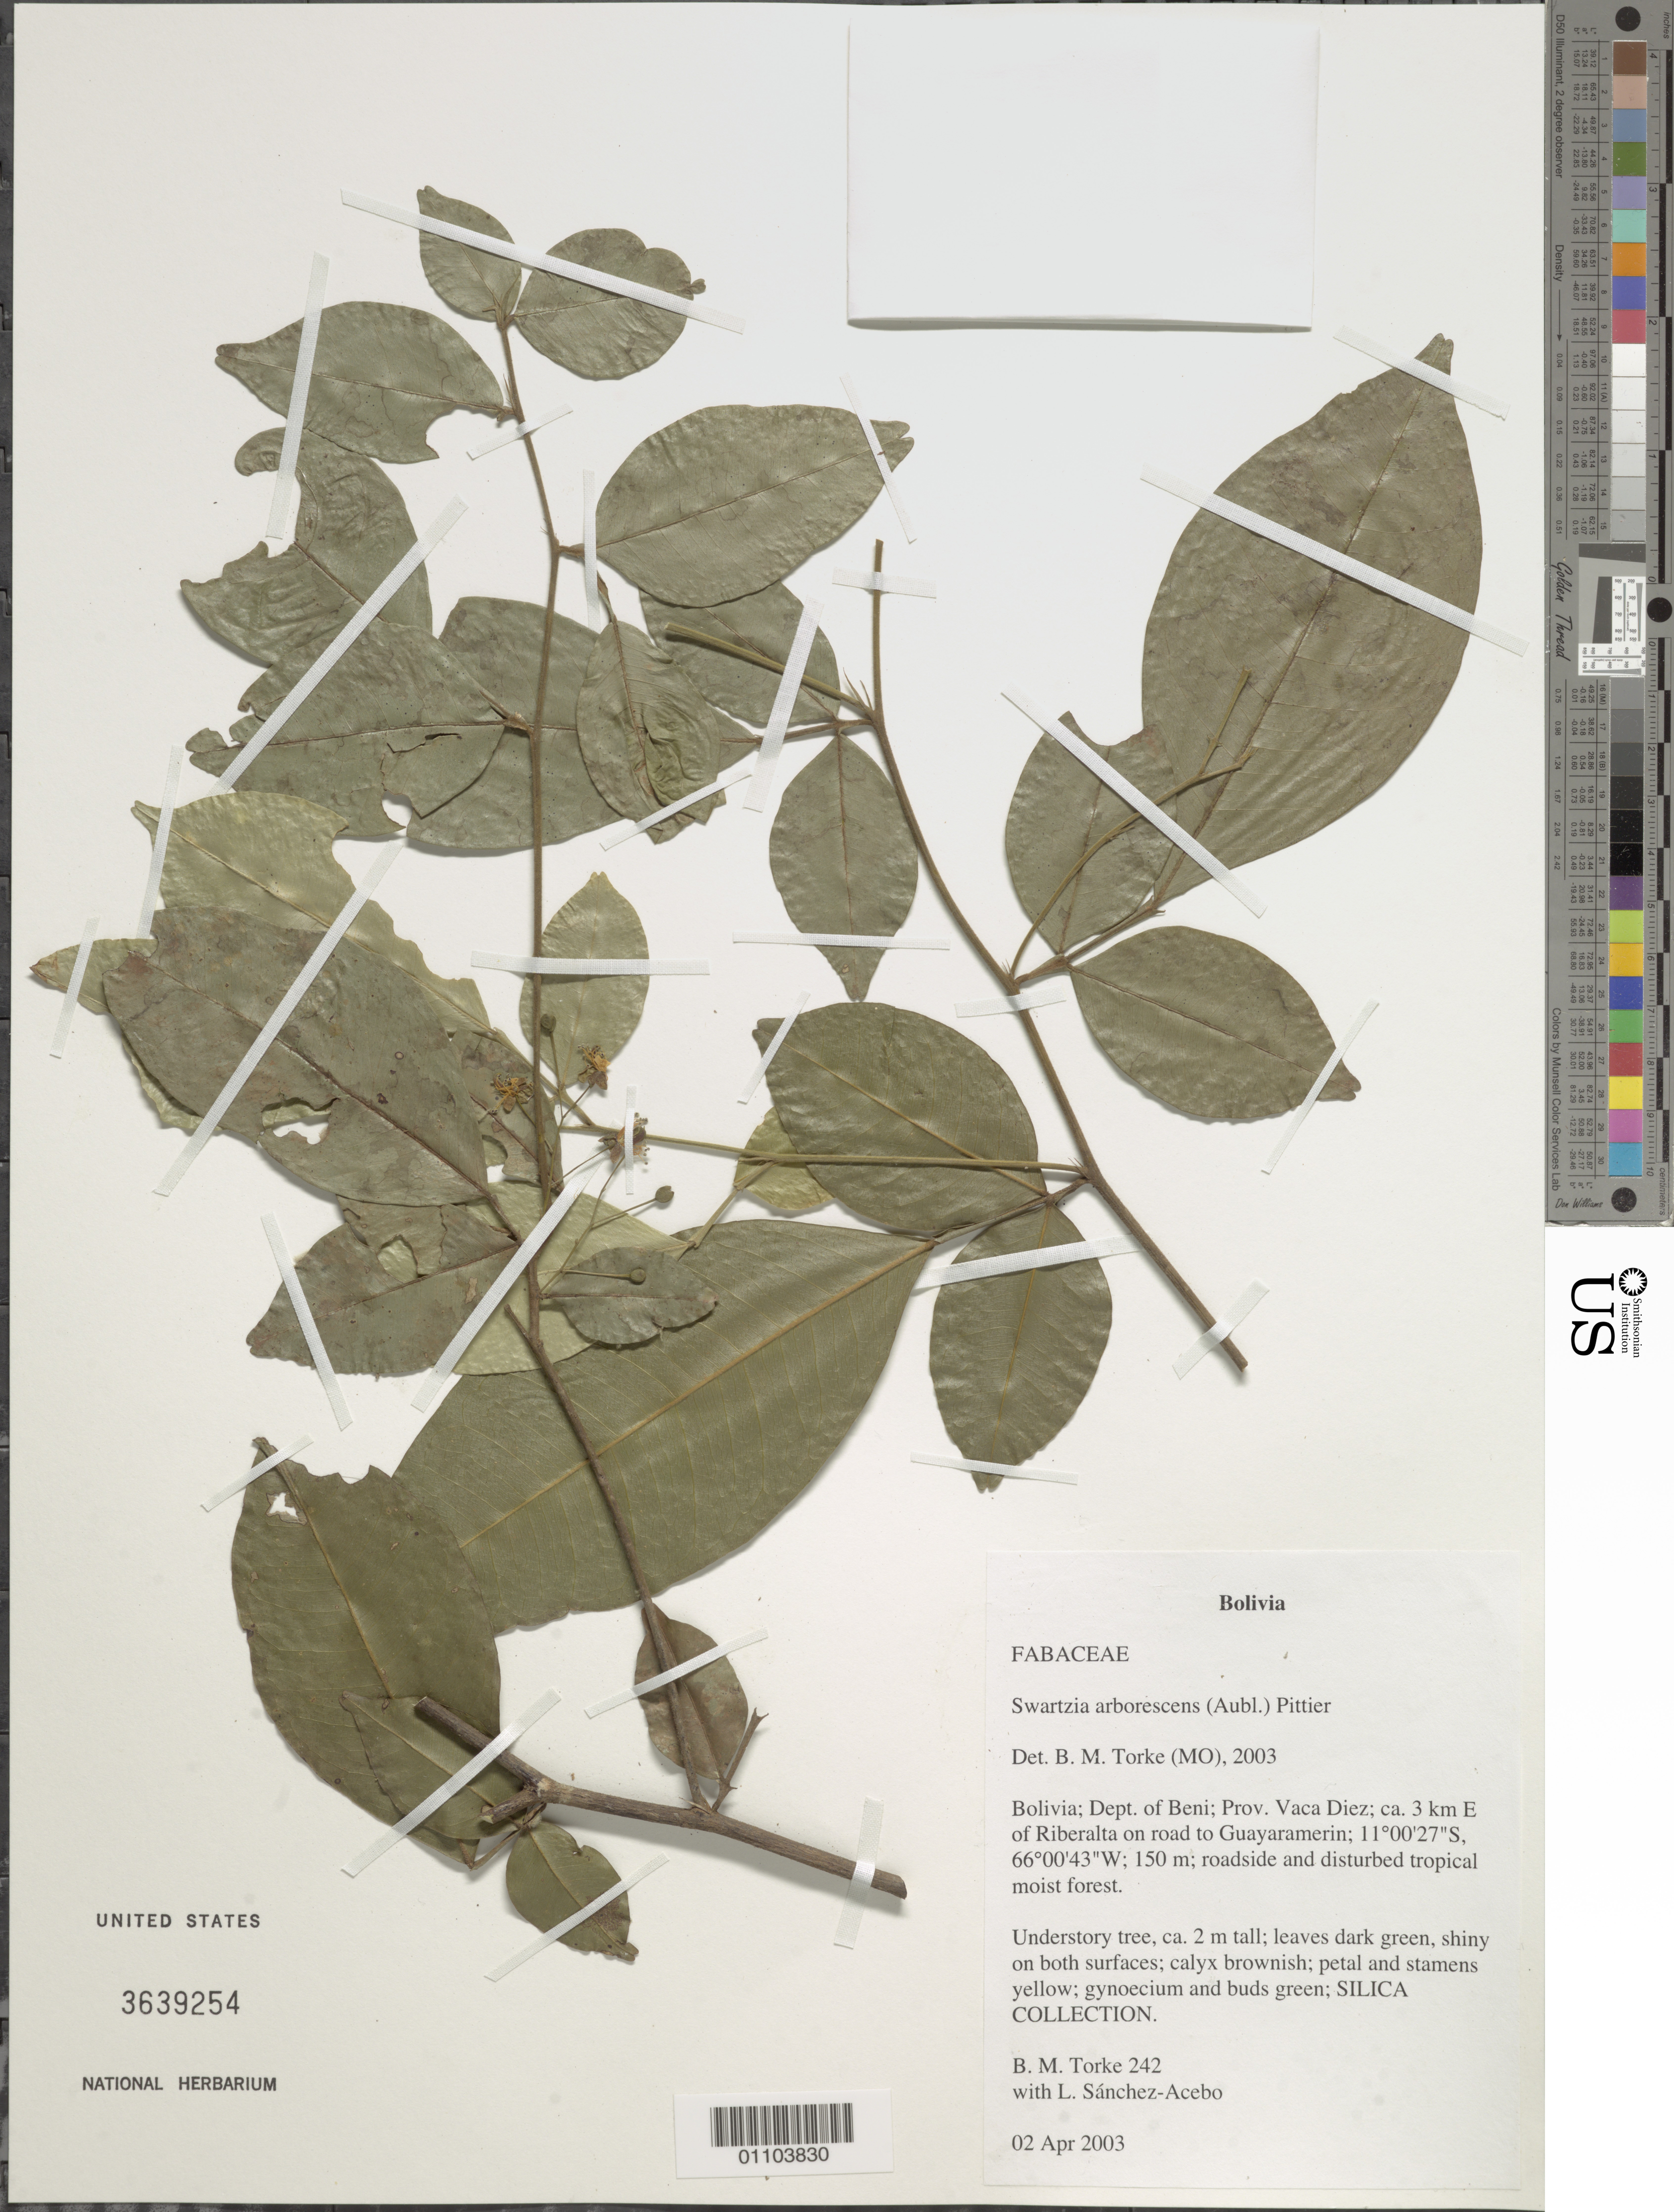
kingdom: Plantae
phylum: Tracheophyta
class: Magnoliopsida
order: Fabales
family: Fabaceae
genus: Swartzia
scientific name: Swartzia arborescens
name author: (Aubl.) Pittier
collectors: B. M. Torke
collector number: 242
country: Bolivia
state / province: Beni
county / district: Vaca Diez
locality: E of Riberalta on road to Guyaramerin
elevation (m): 150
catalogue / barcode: US 3639254